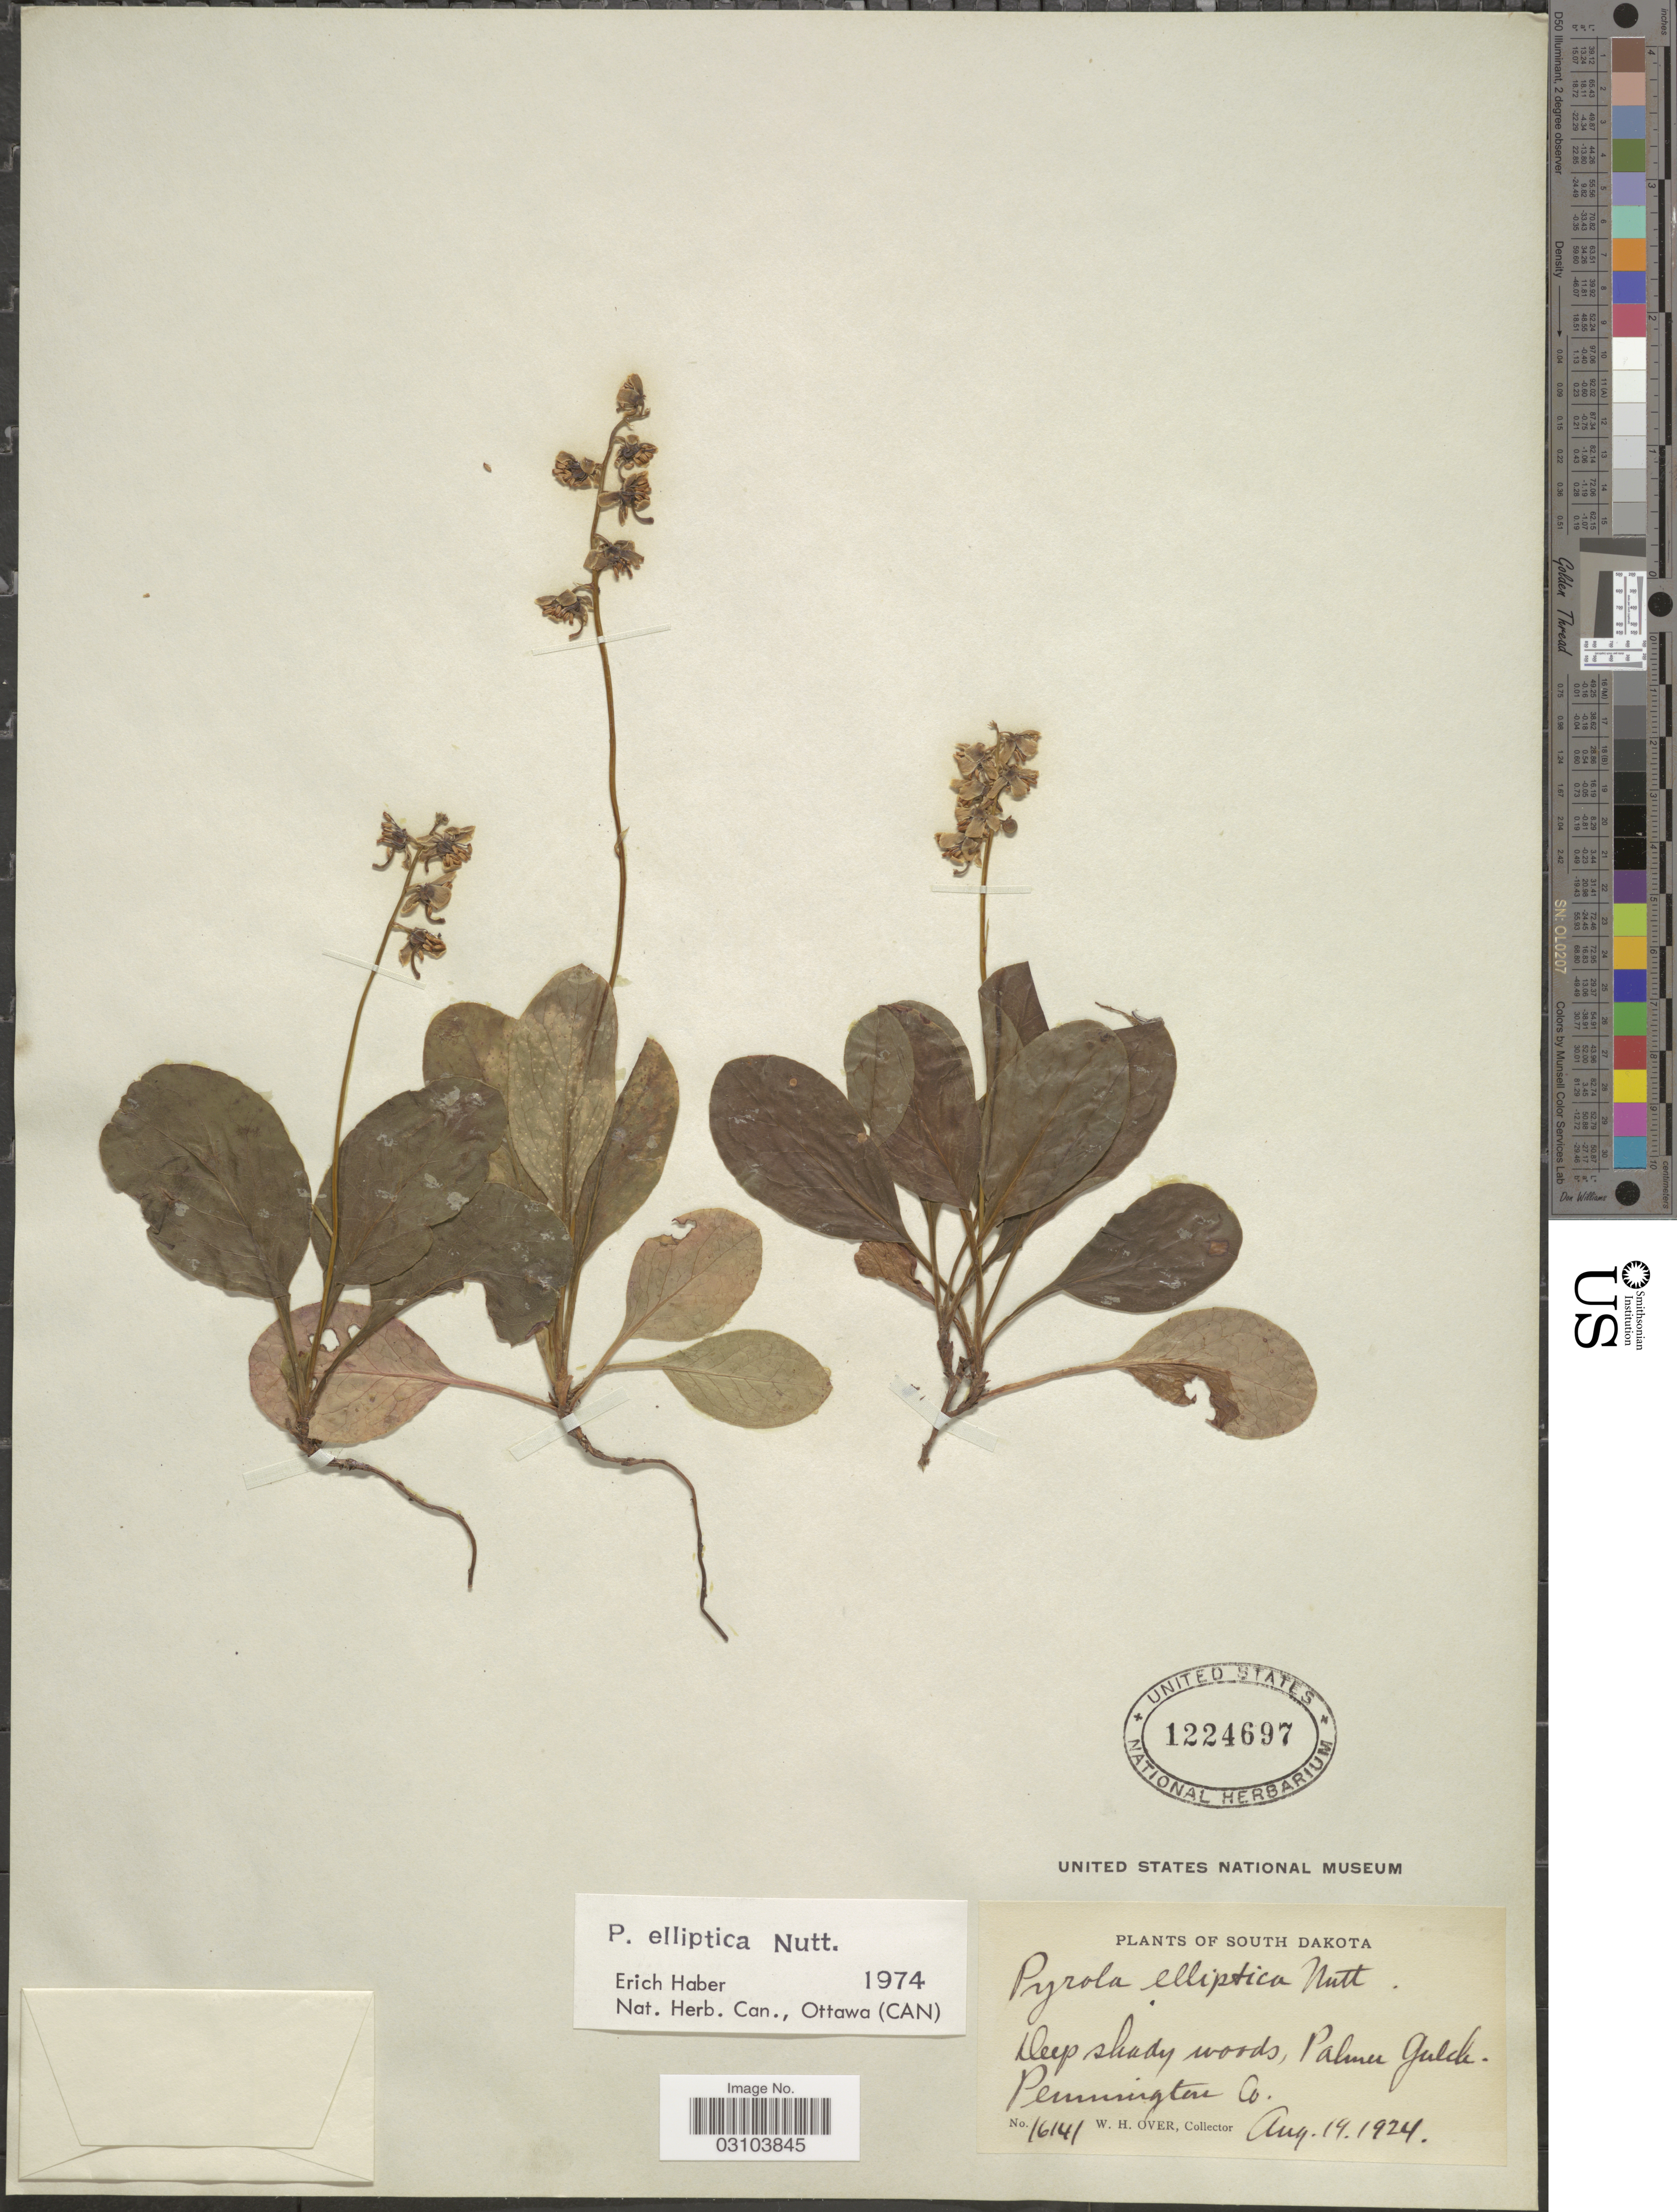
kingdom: Plantae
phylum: Tracheophyta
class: Magnoliopsida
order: Ericales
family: Ericaceae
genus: Pyrola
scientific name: Pyrola elliptica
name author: Nutt.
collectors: W. Over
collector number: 16141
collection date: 1924-08-14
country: United States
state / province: South Dakota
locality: Palmer Gulck. Pennington Co.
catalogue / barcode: US 1224697